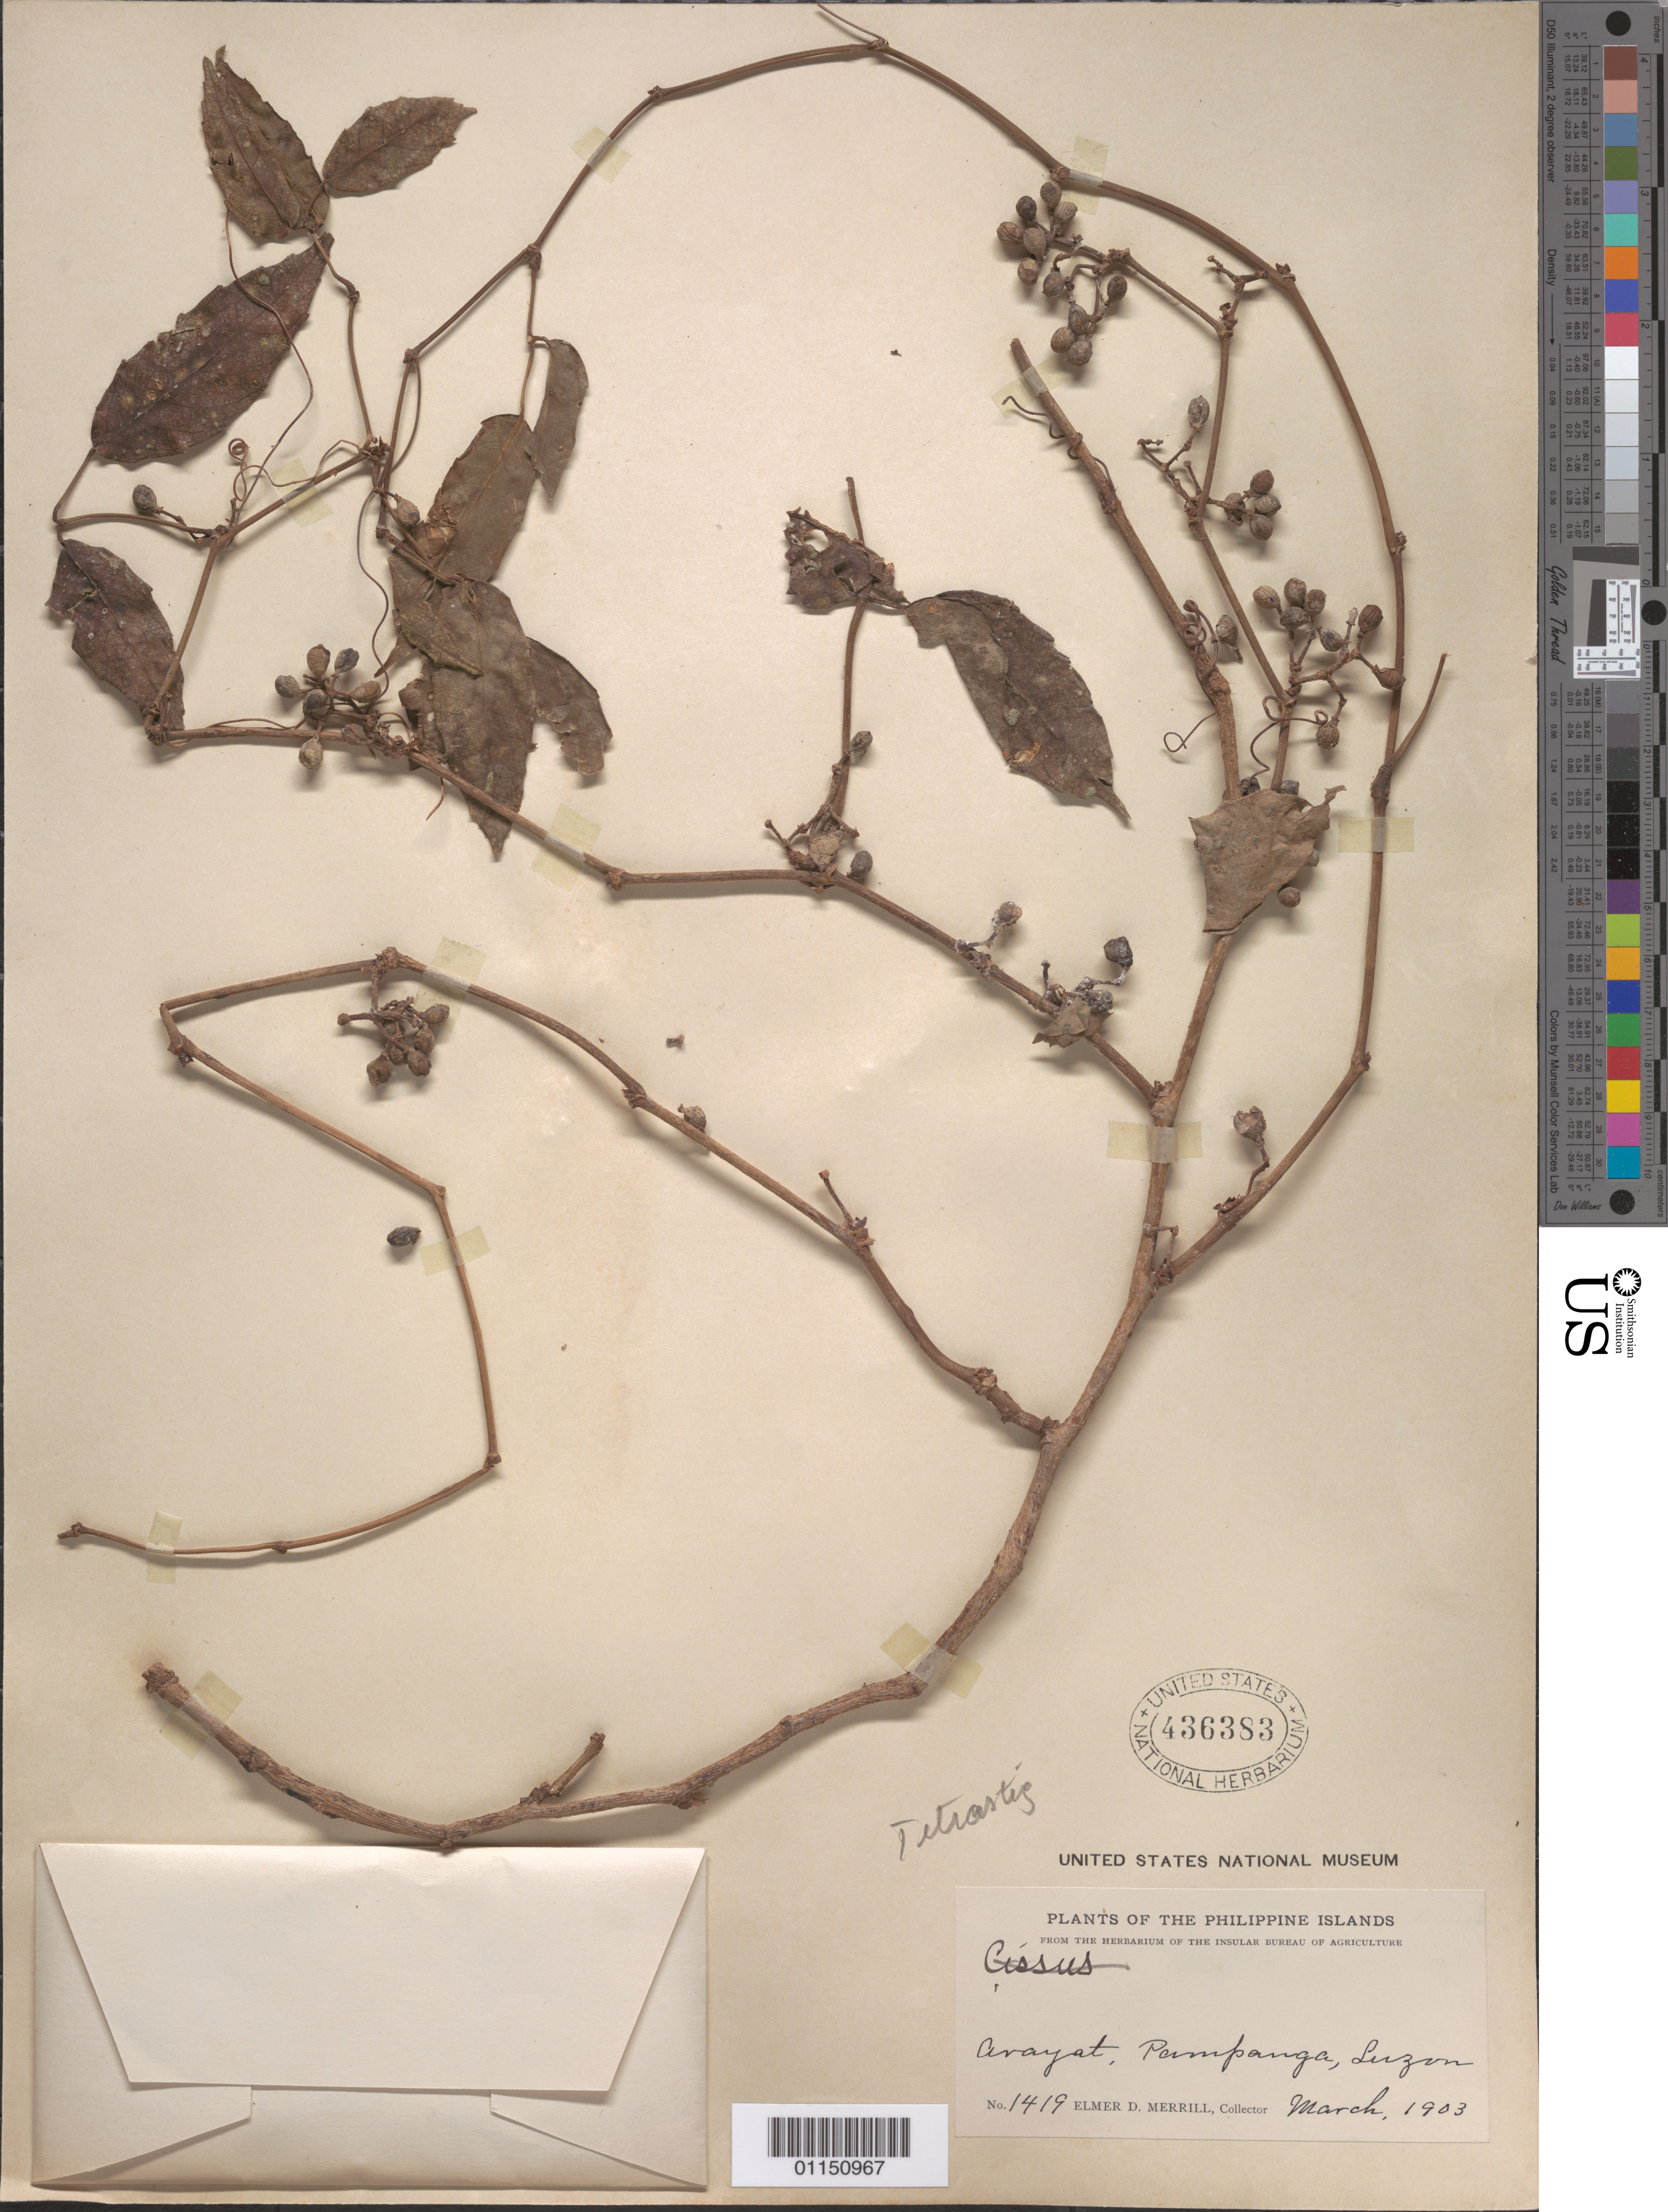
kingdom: Plantae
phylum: Tracheophyta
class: Magnoliopsida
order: Vitales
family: Vitaceae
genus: Tetrastigma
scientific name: Tetrastigma sp.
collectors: E. D. Merrill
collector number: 1419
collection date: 1903-03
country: Philippines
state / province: Central Luzon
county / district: Pampanga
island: Luzon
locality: Arayat.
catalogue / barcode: US 436383